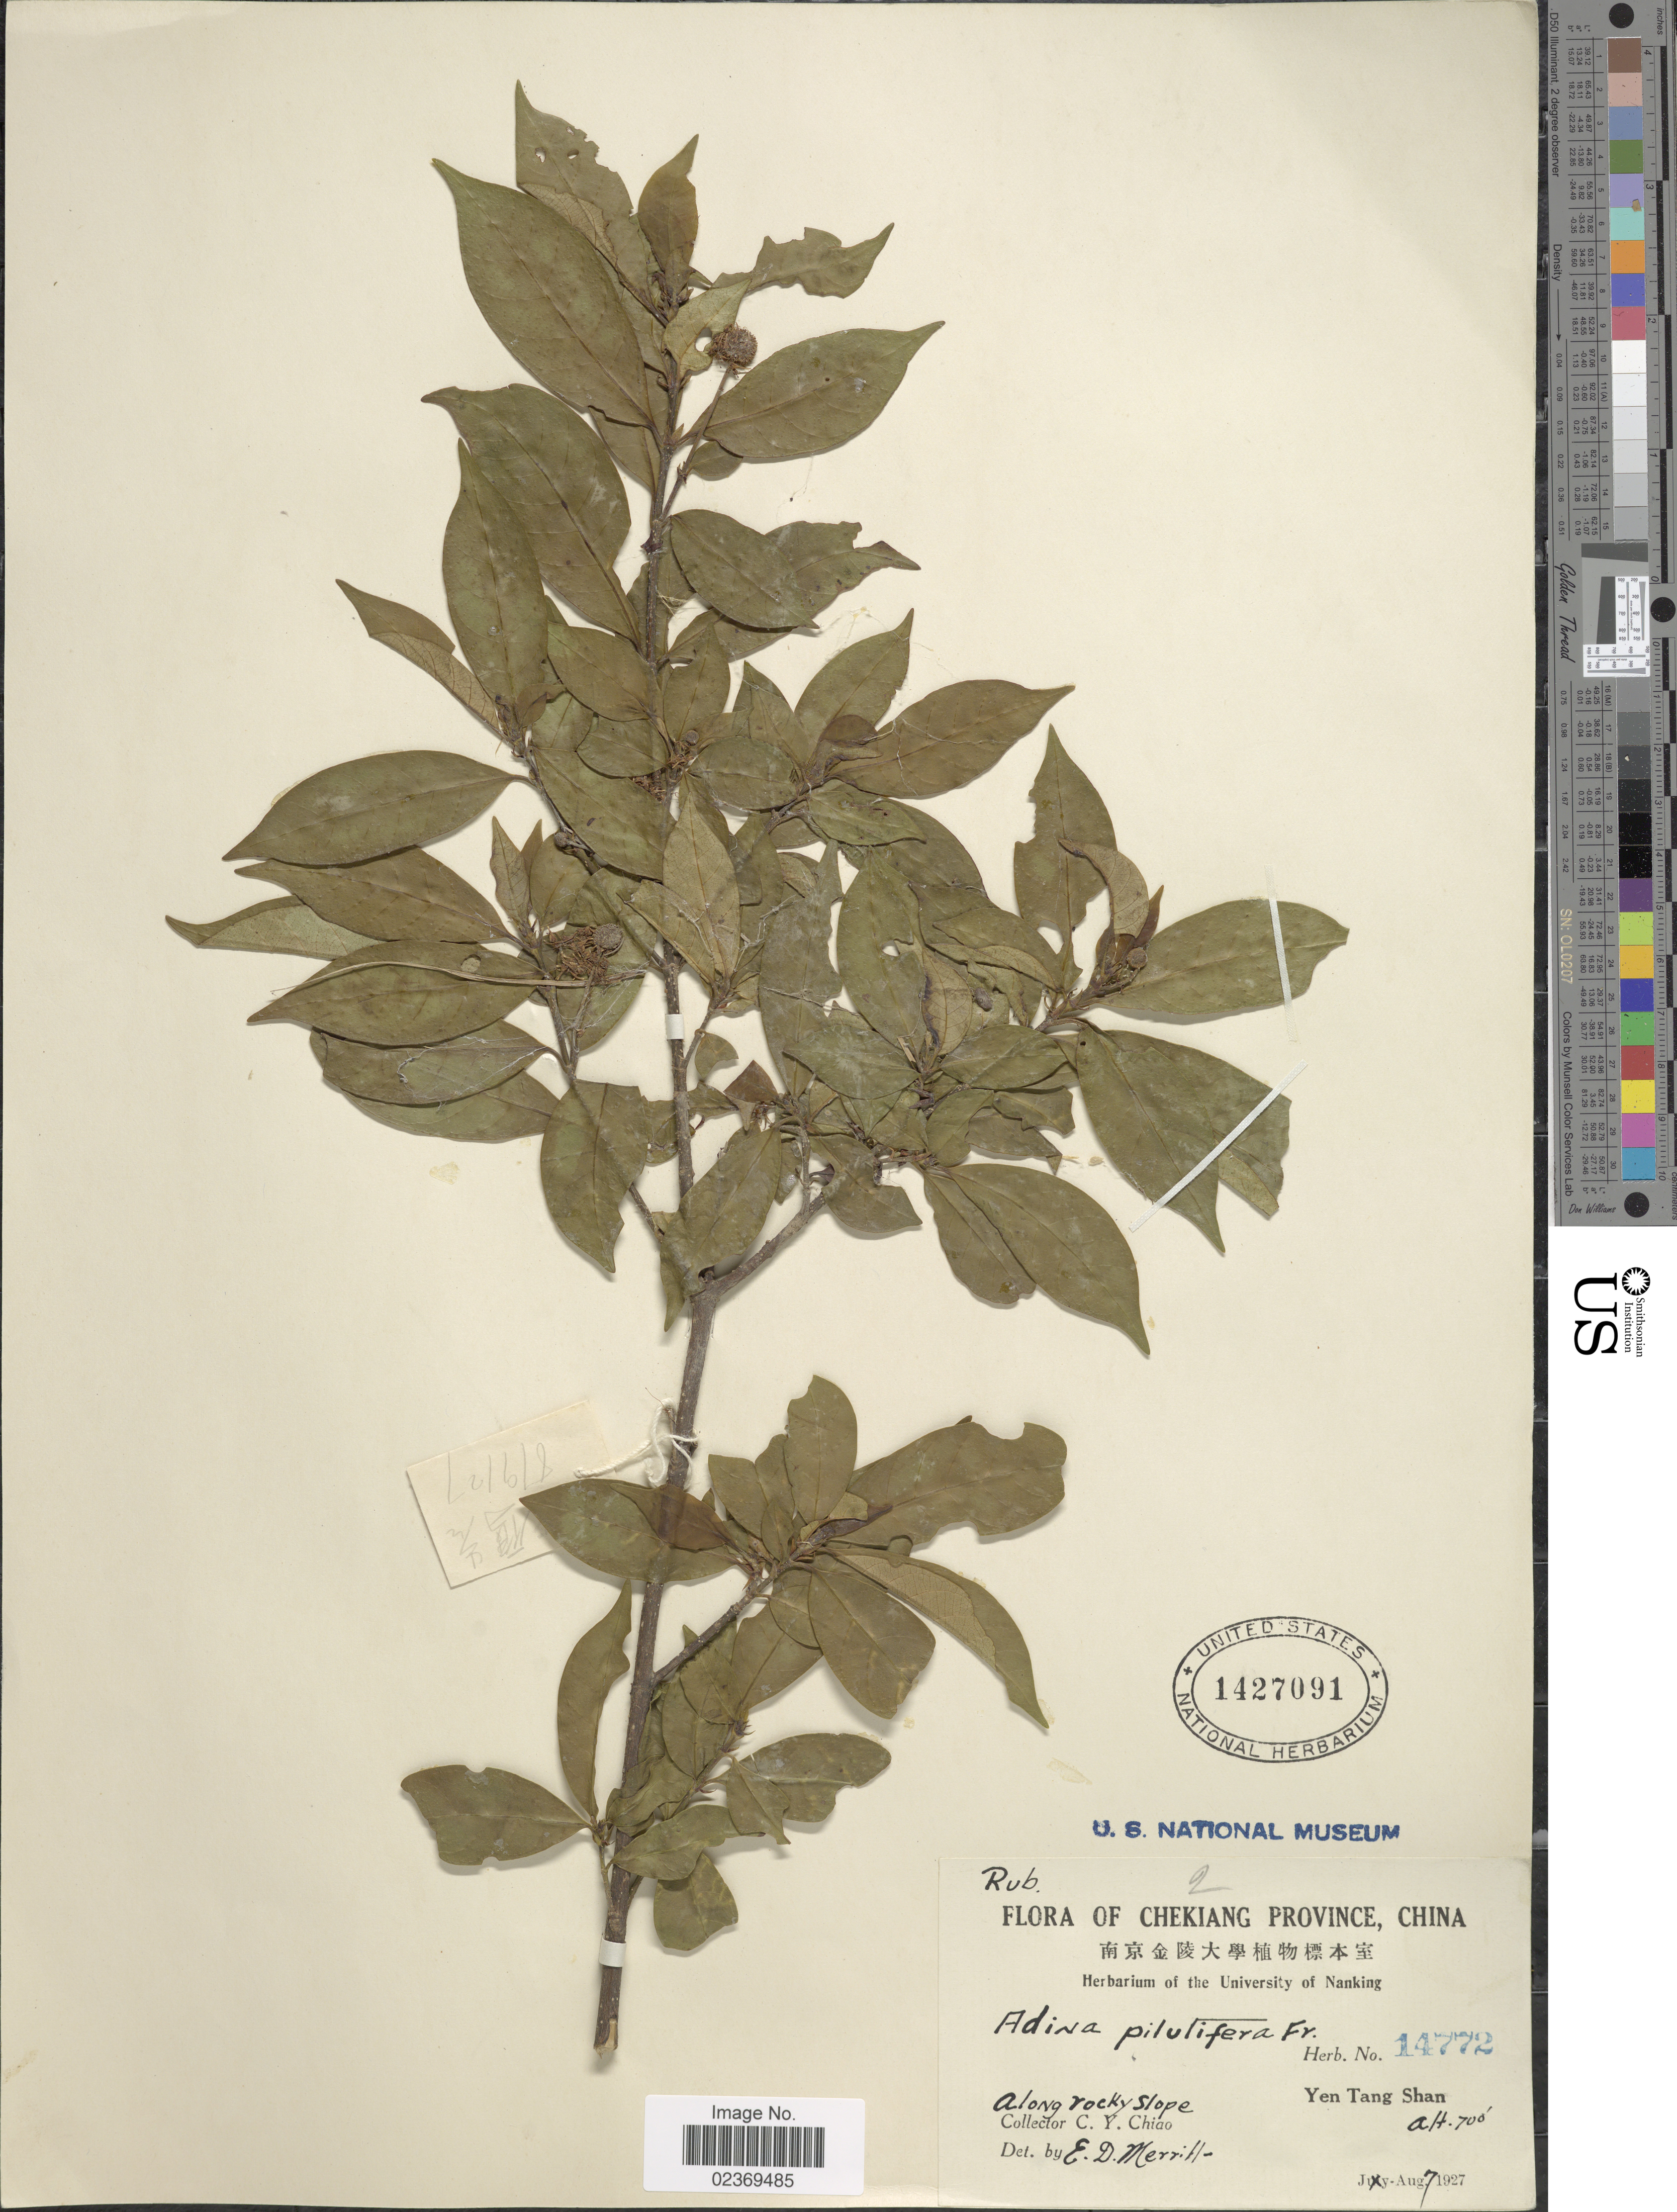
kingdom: Plantae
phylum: Tracheophyta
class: Magnoliopsida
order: Gentianales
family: Rubiaceae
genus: Adina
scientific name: Adina pilulifera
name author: (Lam.) Franch. & Drake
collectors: C. Y. Chiao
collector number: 14772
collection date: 1927-08-07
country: China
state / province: Zhejiang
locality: Chekiang Province, along rocky slope, Yen Tang Shan.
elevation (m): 213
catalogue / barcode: US 1427091